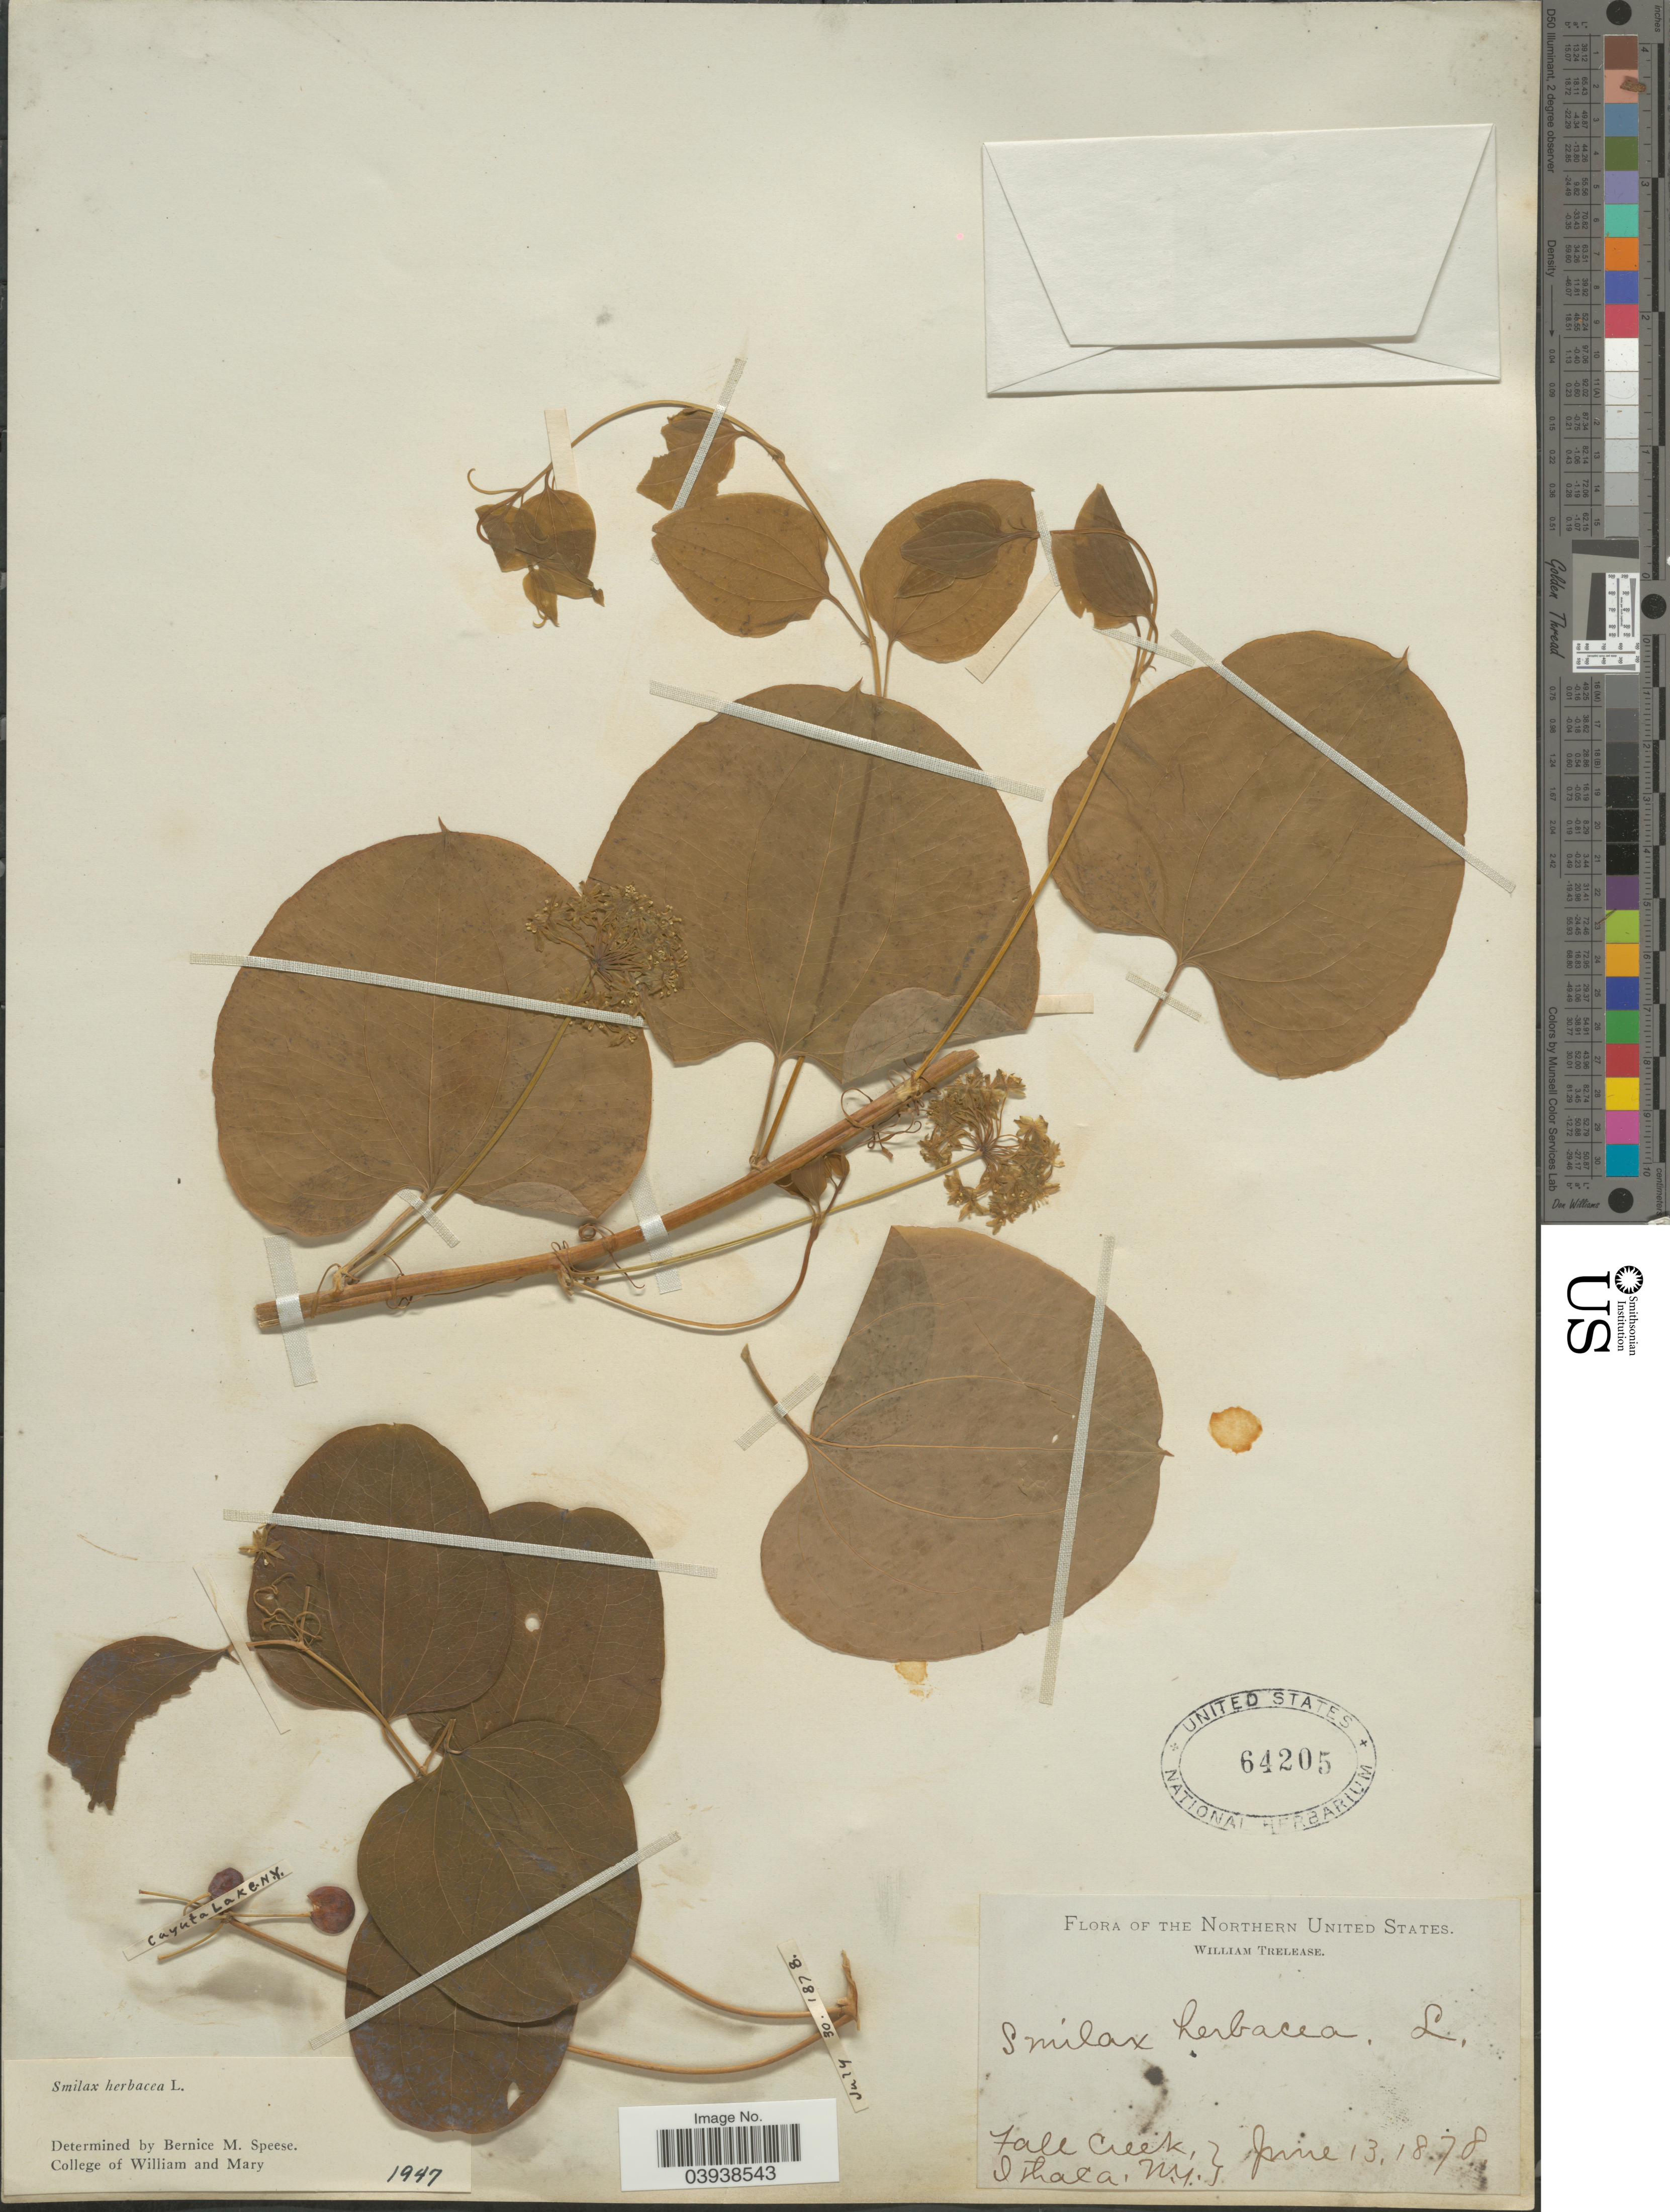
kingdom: Plantae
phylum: Tracheophyta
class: Liliopsida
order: Liliales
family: Smilacaceae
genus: Smilax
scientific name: Smilax herbacea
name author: L.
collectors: W. Trelease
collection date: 1878-06-13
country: United States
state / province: New York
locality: Fall Creek, Ithaca.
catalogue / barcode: US 64205